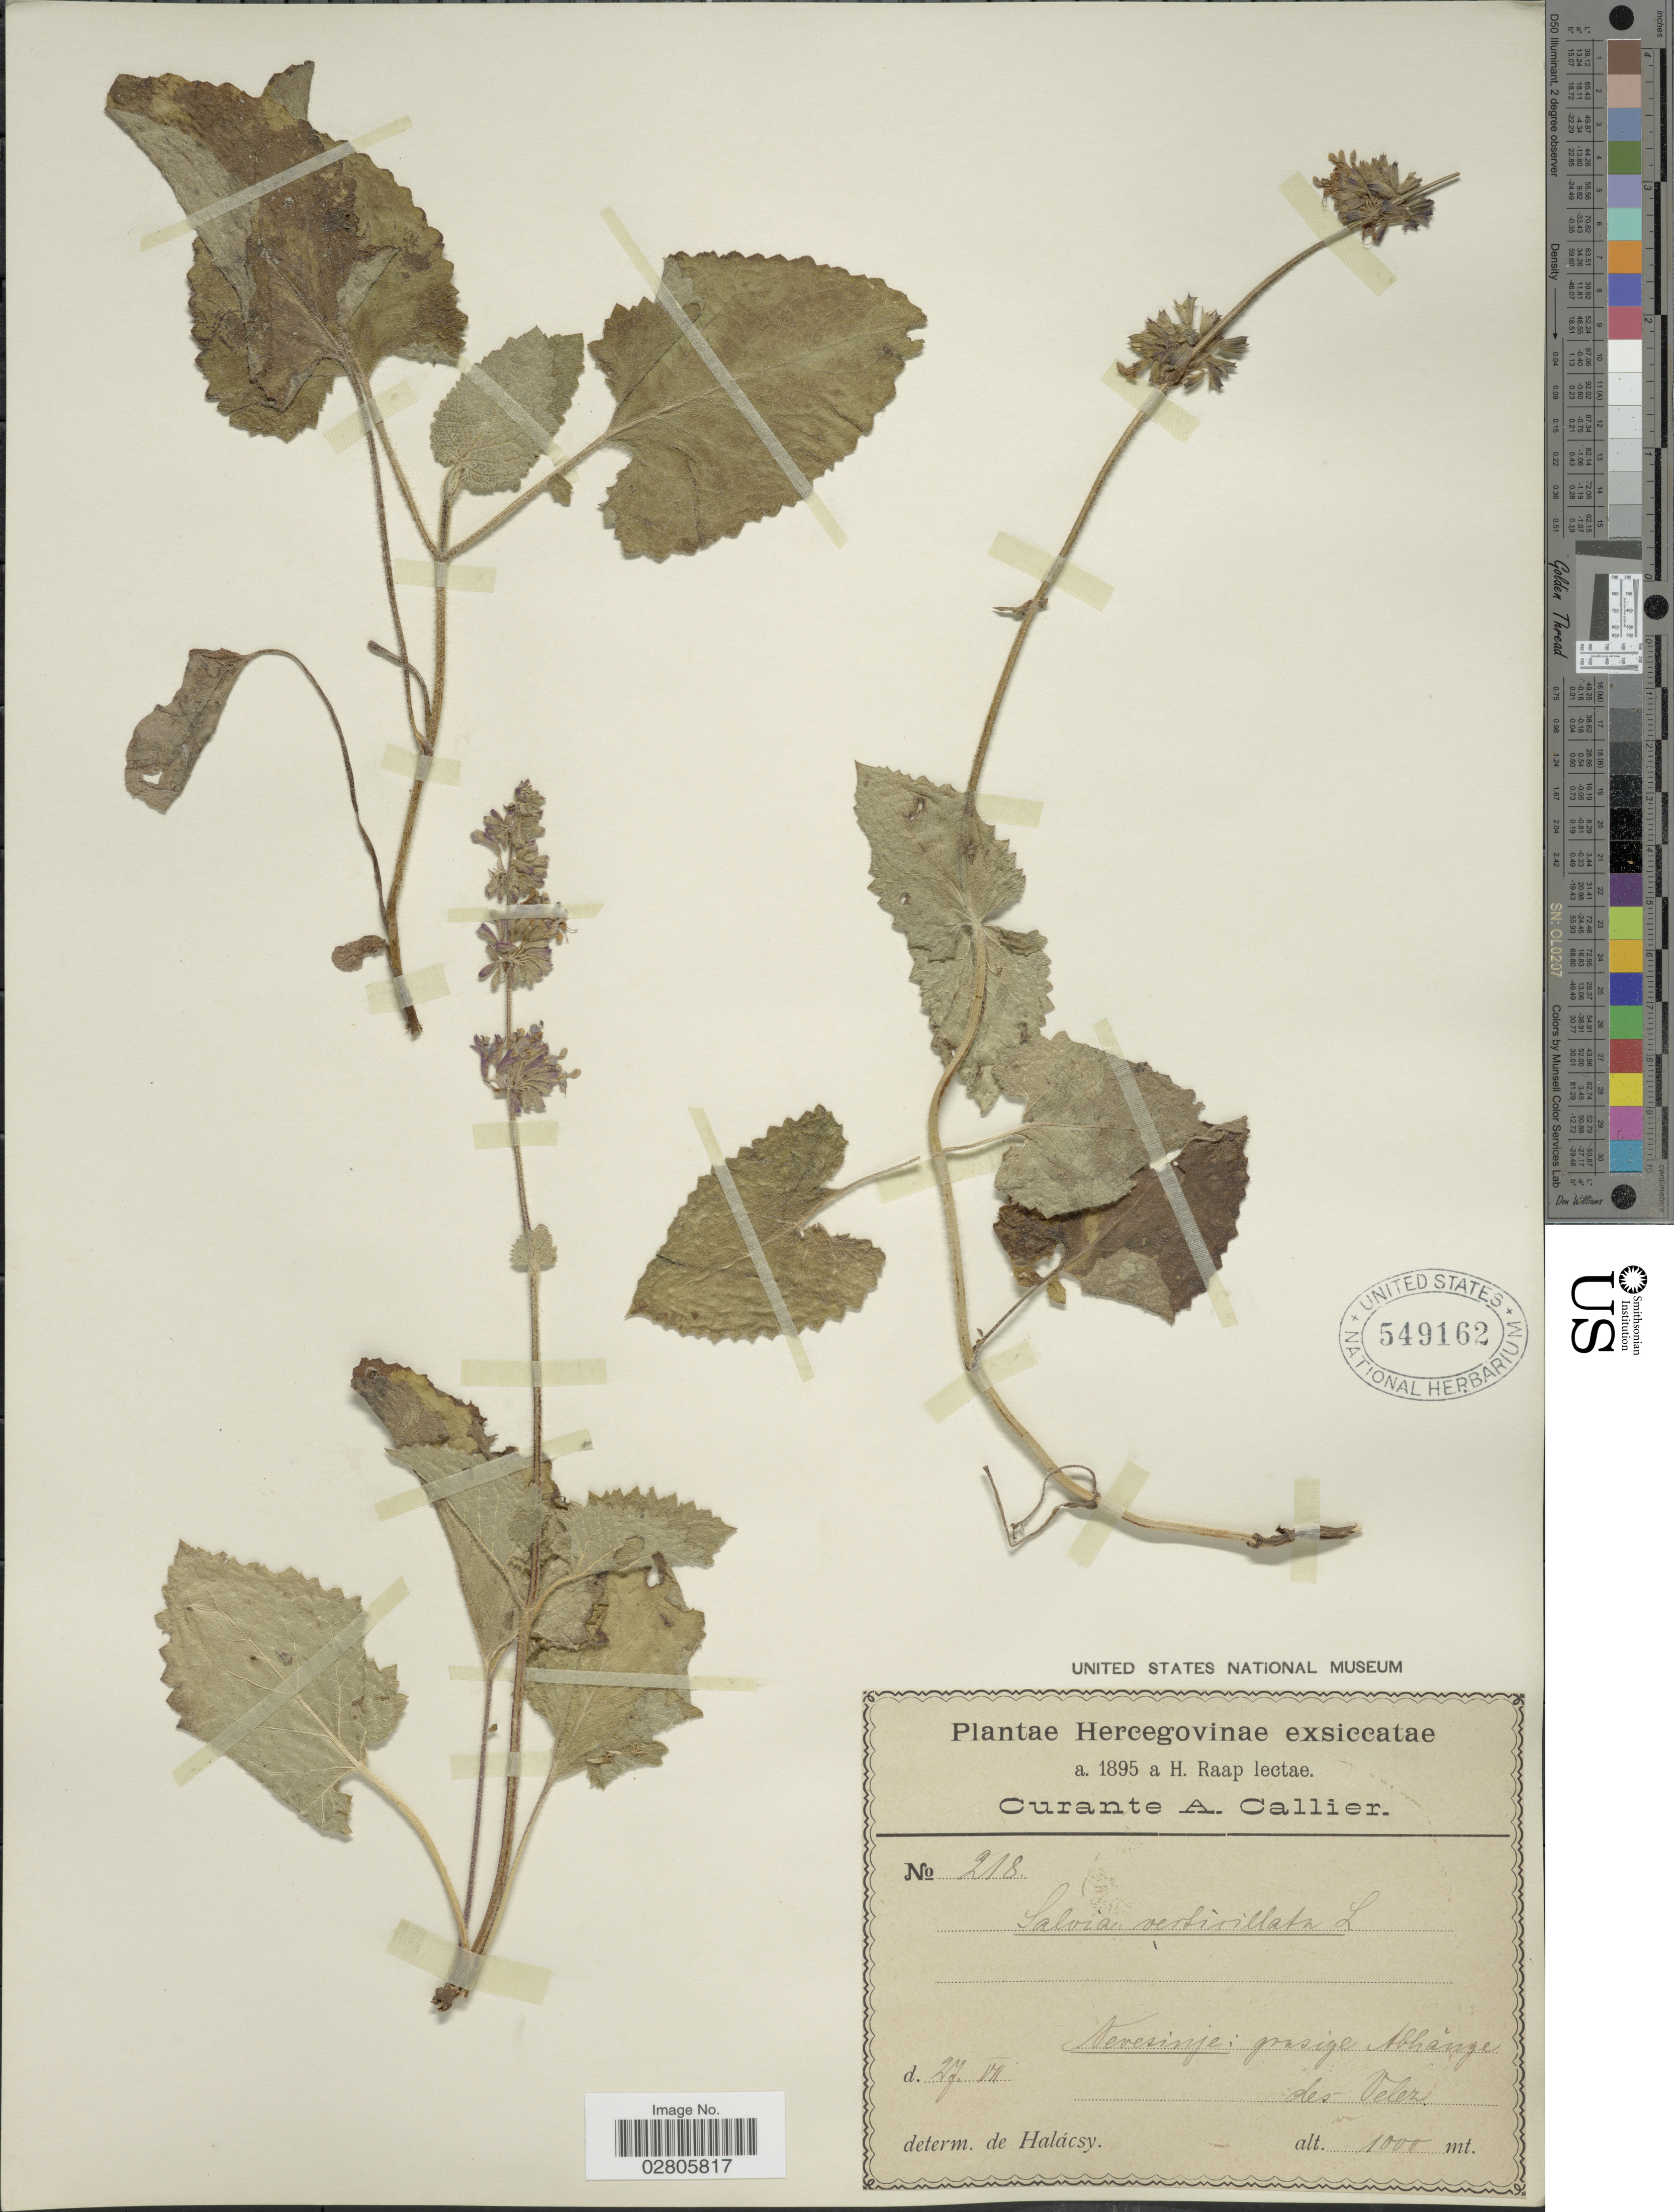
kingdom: Plantae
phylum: Tracheophyta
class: Magnoliopsida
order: Lamiales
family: Lamiaceae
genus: Salvia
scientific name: Salvia verticillata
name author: L.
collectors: H. Raap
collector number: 218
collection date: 1895-07-27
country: Bosnia and Herzegovina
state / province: Srpska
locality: Hercegovinae. Nevesinje: grasige Abhange des-Velez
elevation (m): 1000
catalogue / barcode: US 549162